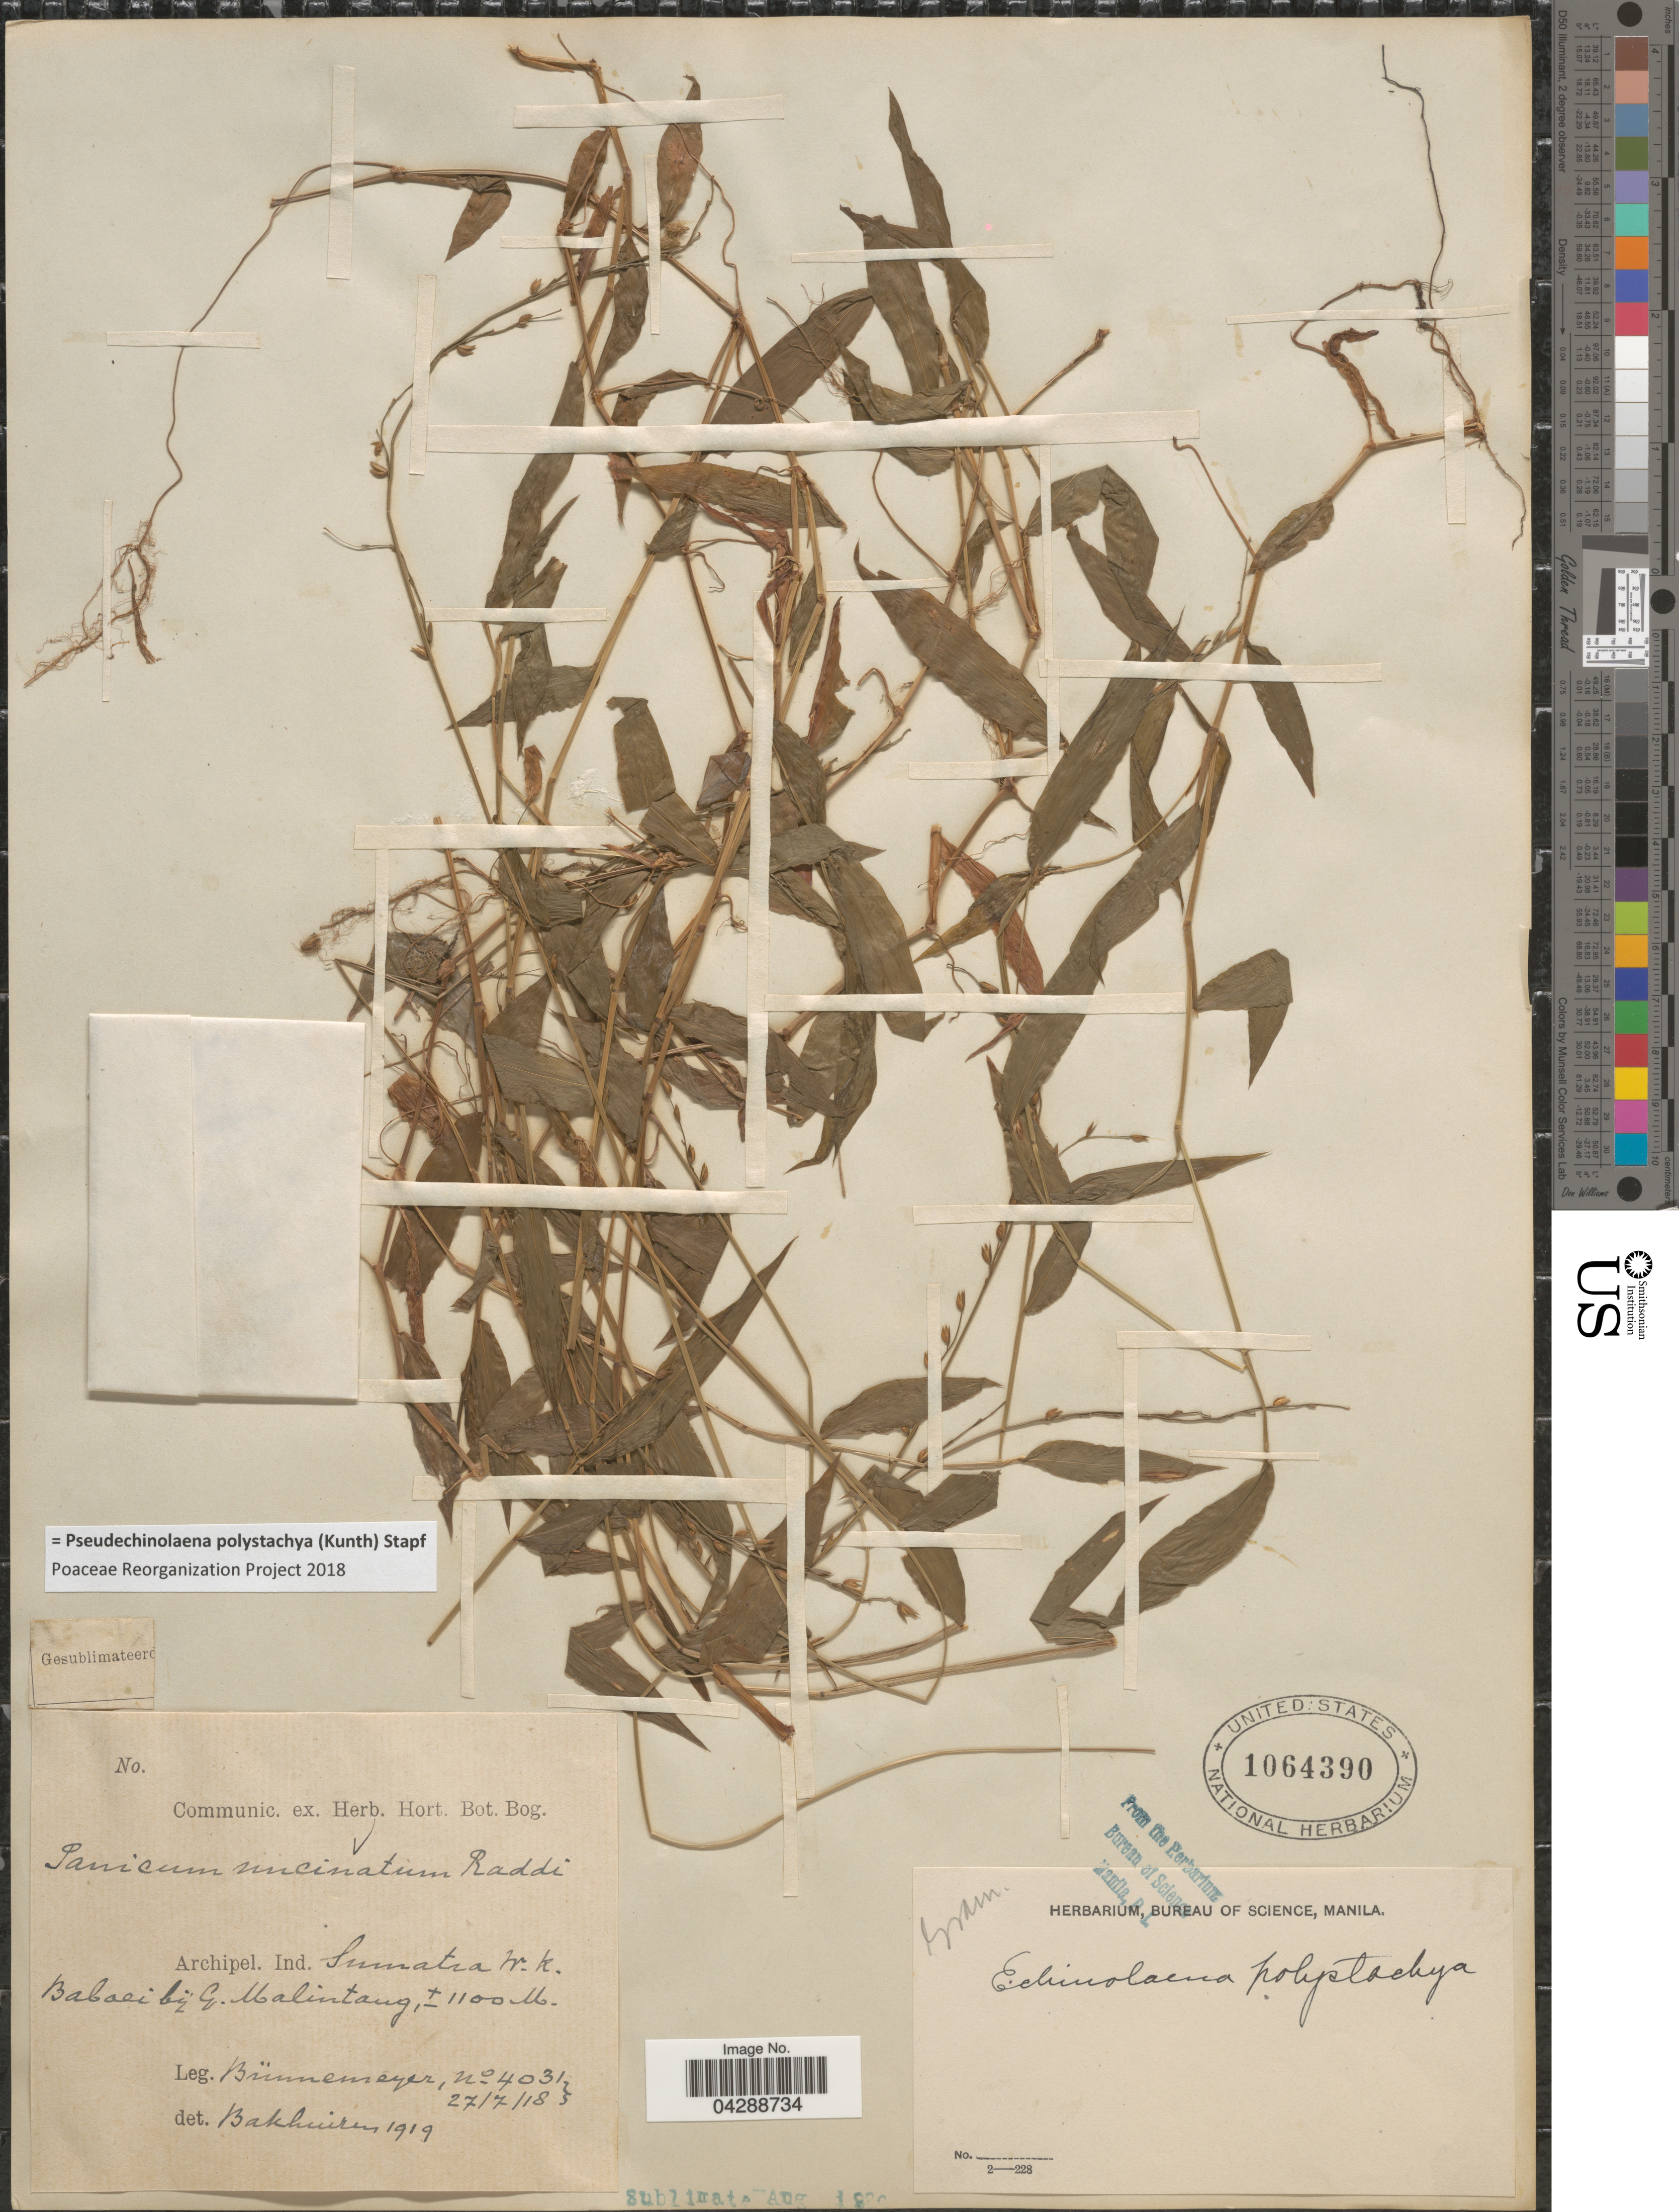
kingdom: Plantae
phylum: Tracheophyta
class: Liliopsida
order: Poales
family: Poaceae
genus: Pseudechinolaena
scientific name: Pseudechinolaena polystachya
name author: (Kunth) Stapf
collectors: Bunnemeyer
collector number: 4031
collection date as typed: Transcribed d/m/y: 27/7/18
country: Indonesia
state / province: Sumatra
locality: Archipel. Ind. Sumatra W. k. Balaei [interpreted] bij G. Malintang.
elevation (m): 1100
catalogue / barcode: US 1064390